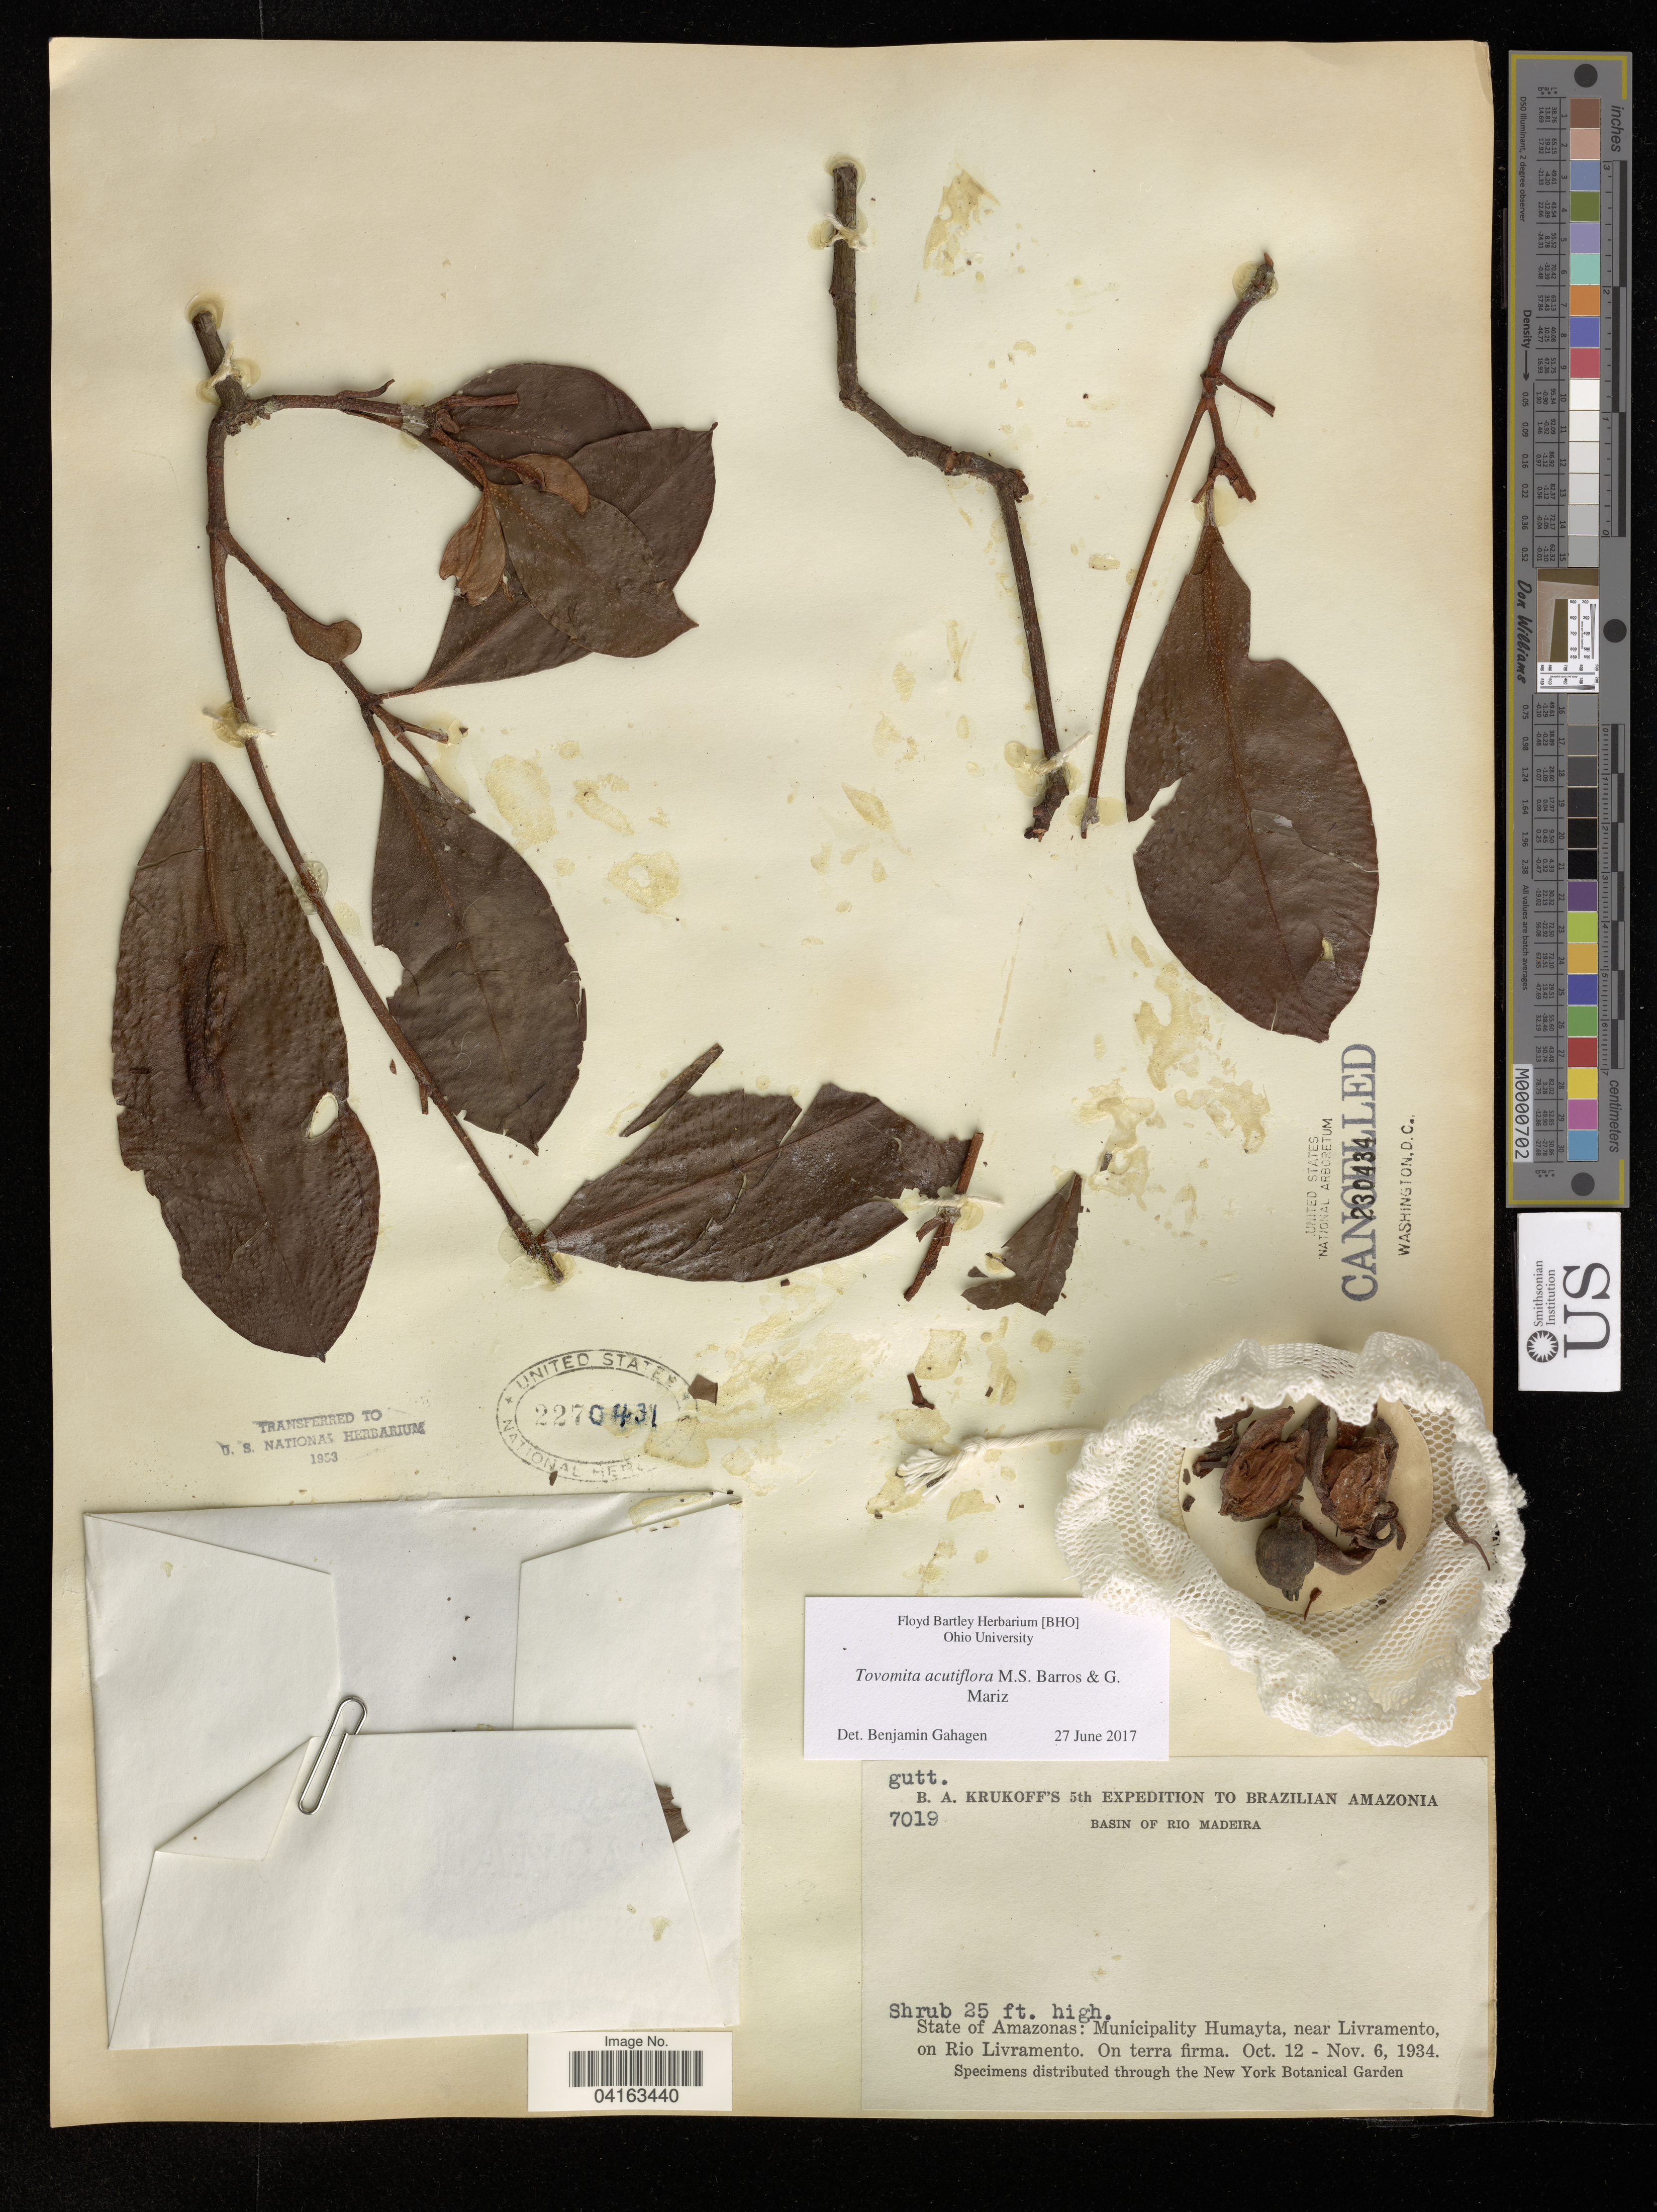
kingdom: Plantae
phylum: Tracheophyta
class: Magnoliopsida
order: Malpighiales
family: Clusiaceae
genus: Tovomita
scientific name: Tovomita acutiflora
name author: M.S. Barros & G. Mariz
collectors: B. A. Krukoff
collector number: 7019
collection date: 1934-10-12/1934-11-06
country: Brazil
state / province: Amazonas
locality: Brazilian Amazonia. Basin of Rio Madeira. Municipality Humayta, near Livramento, on Rio Livramento.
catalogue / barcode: US 2270431